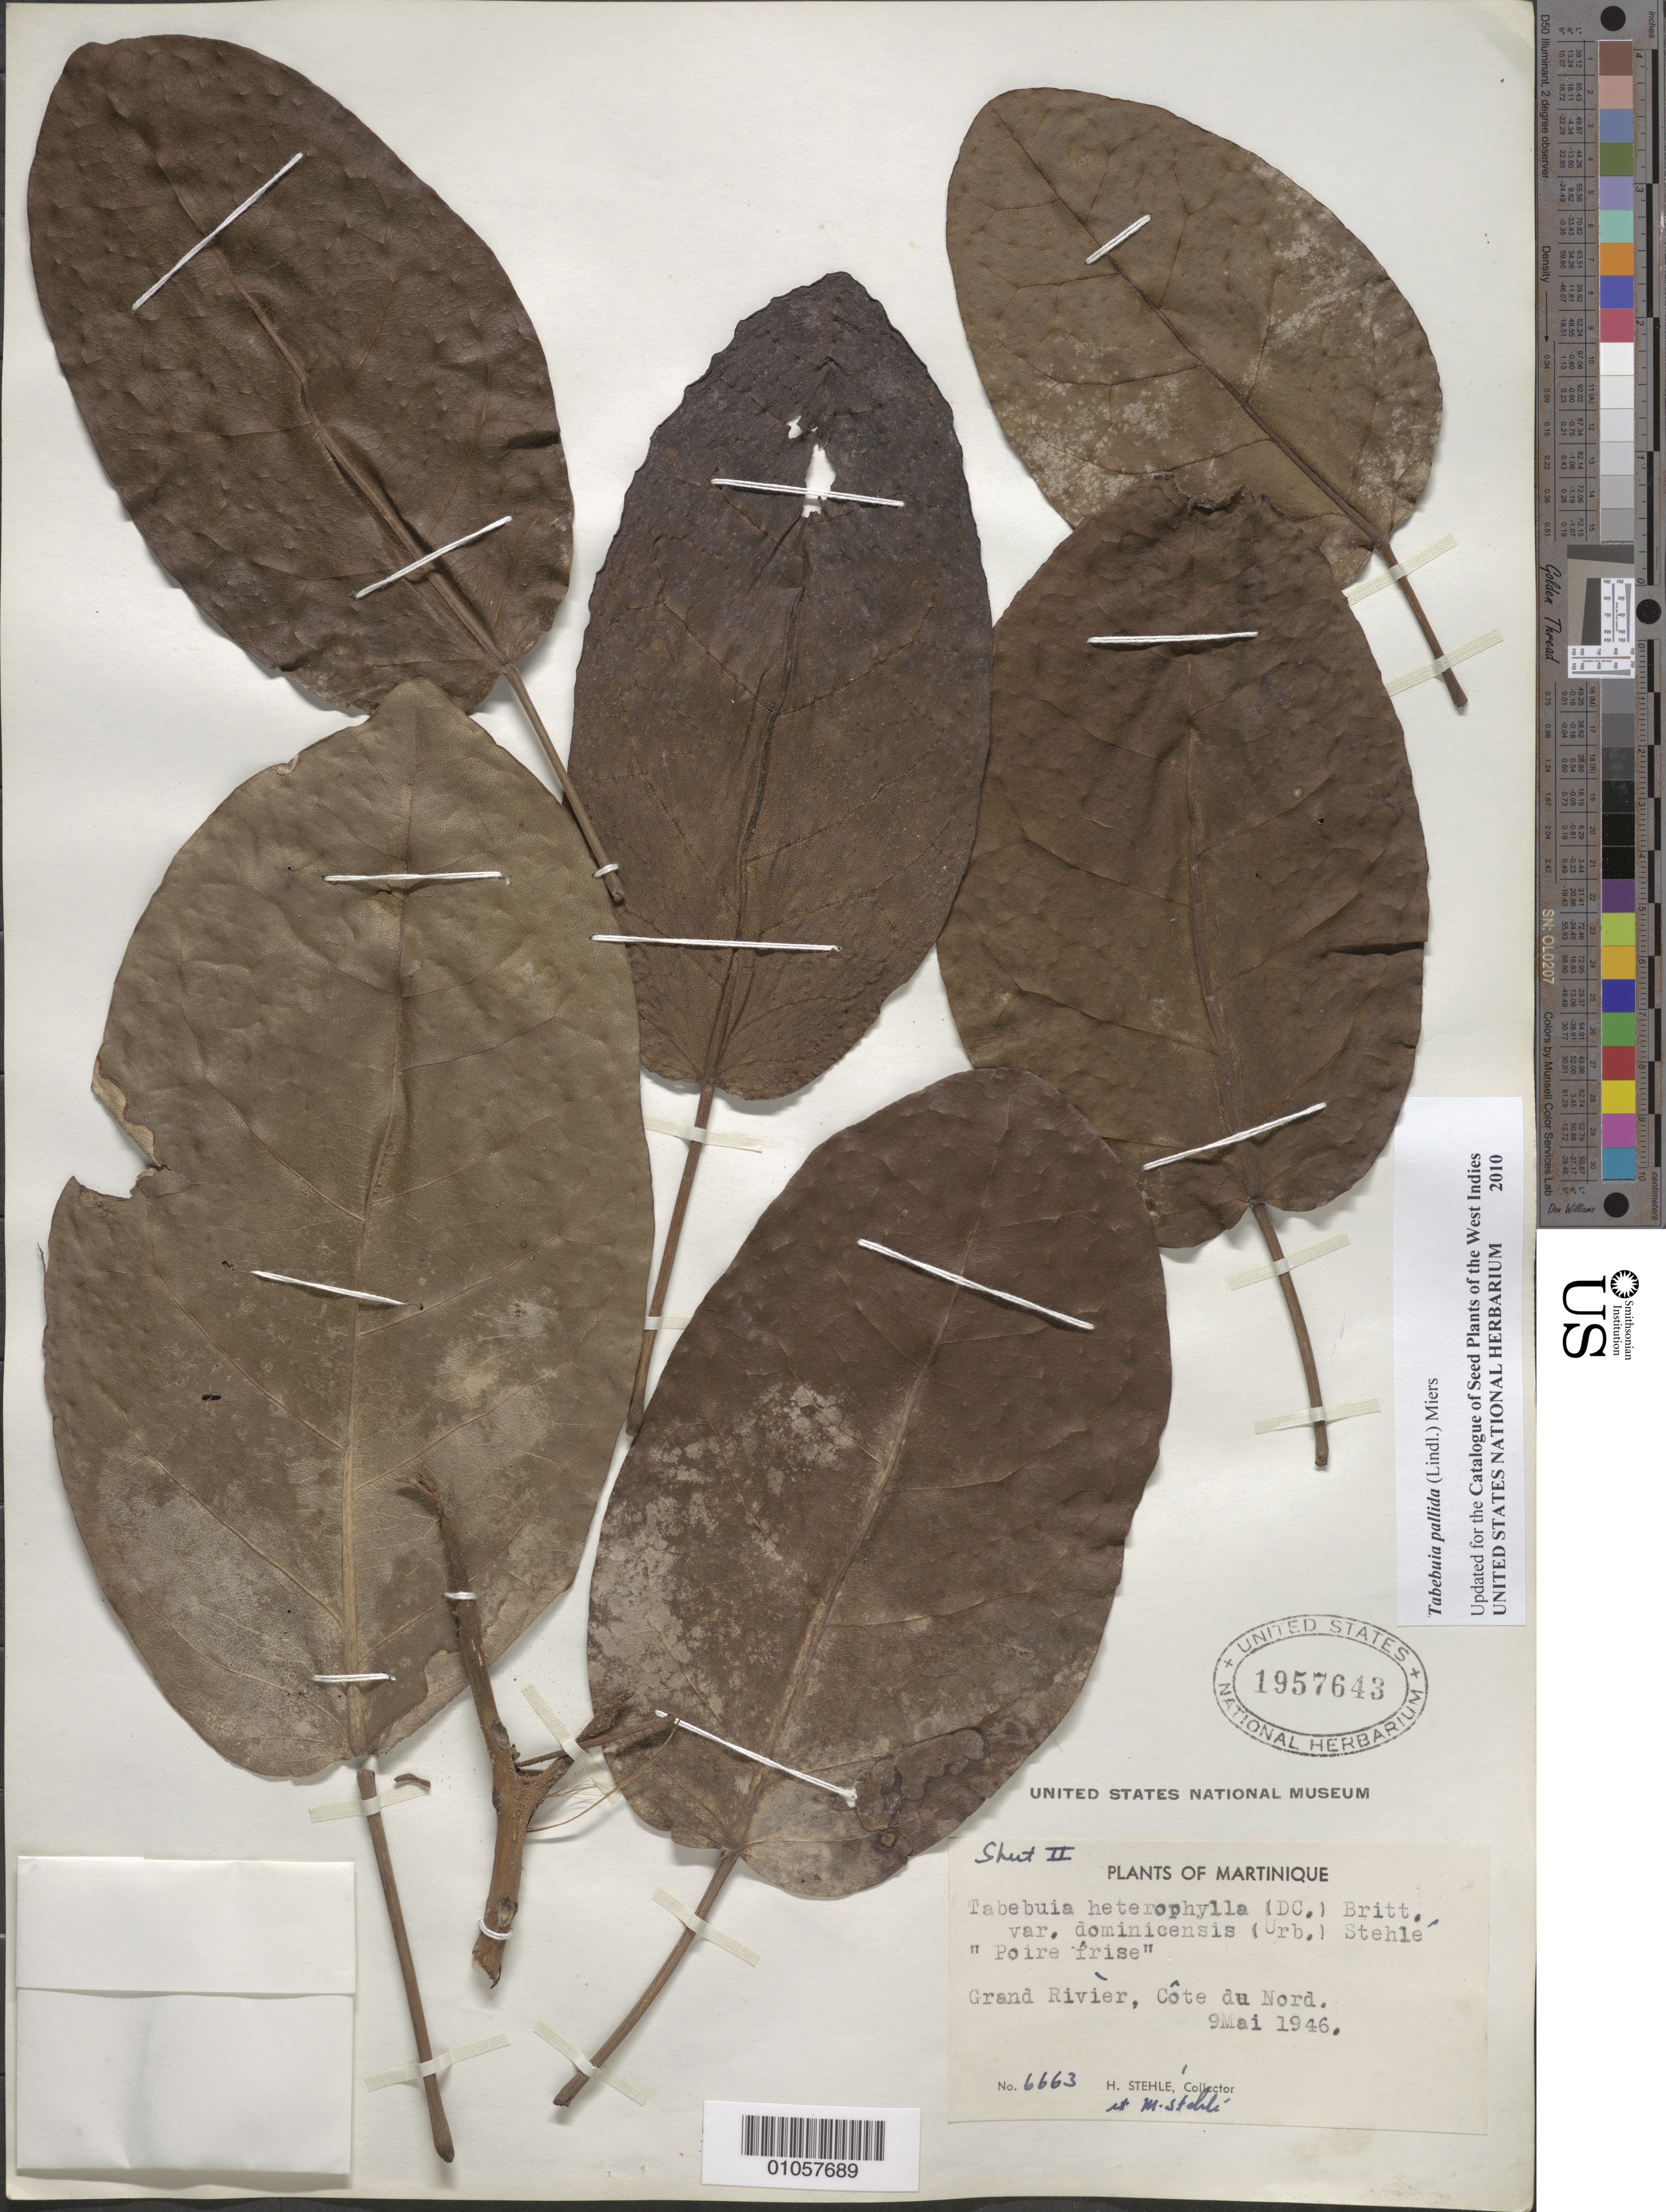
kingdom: Plantae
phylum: Tracheophyta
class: Magnoliopsida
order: Lamiales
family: Bignoniaceae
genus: Tabebuia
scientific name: Tabebuia pallida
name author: (Lindl.) Miers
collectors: H. Stehlé & M. Stehlé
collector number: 6663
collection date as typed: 09 May 1946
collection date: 1946-05-09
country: Martinique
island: Martinique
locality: Grand Rivière, Côte Nord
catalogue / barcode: US 1957643